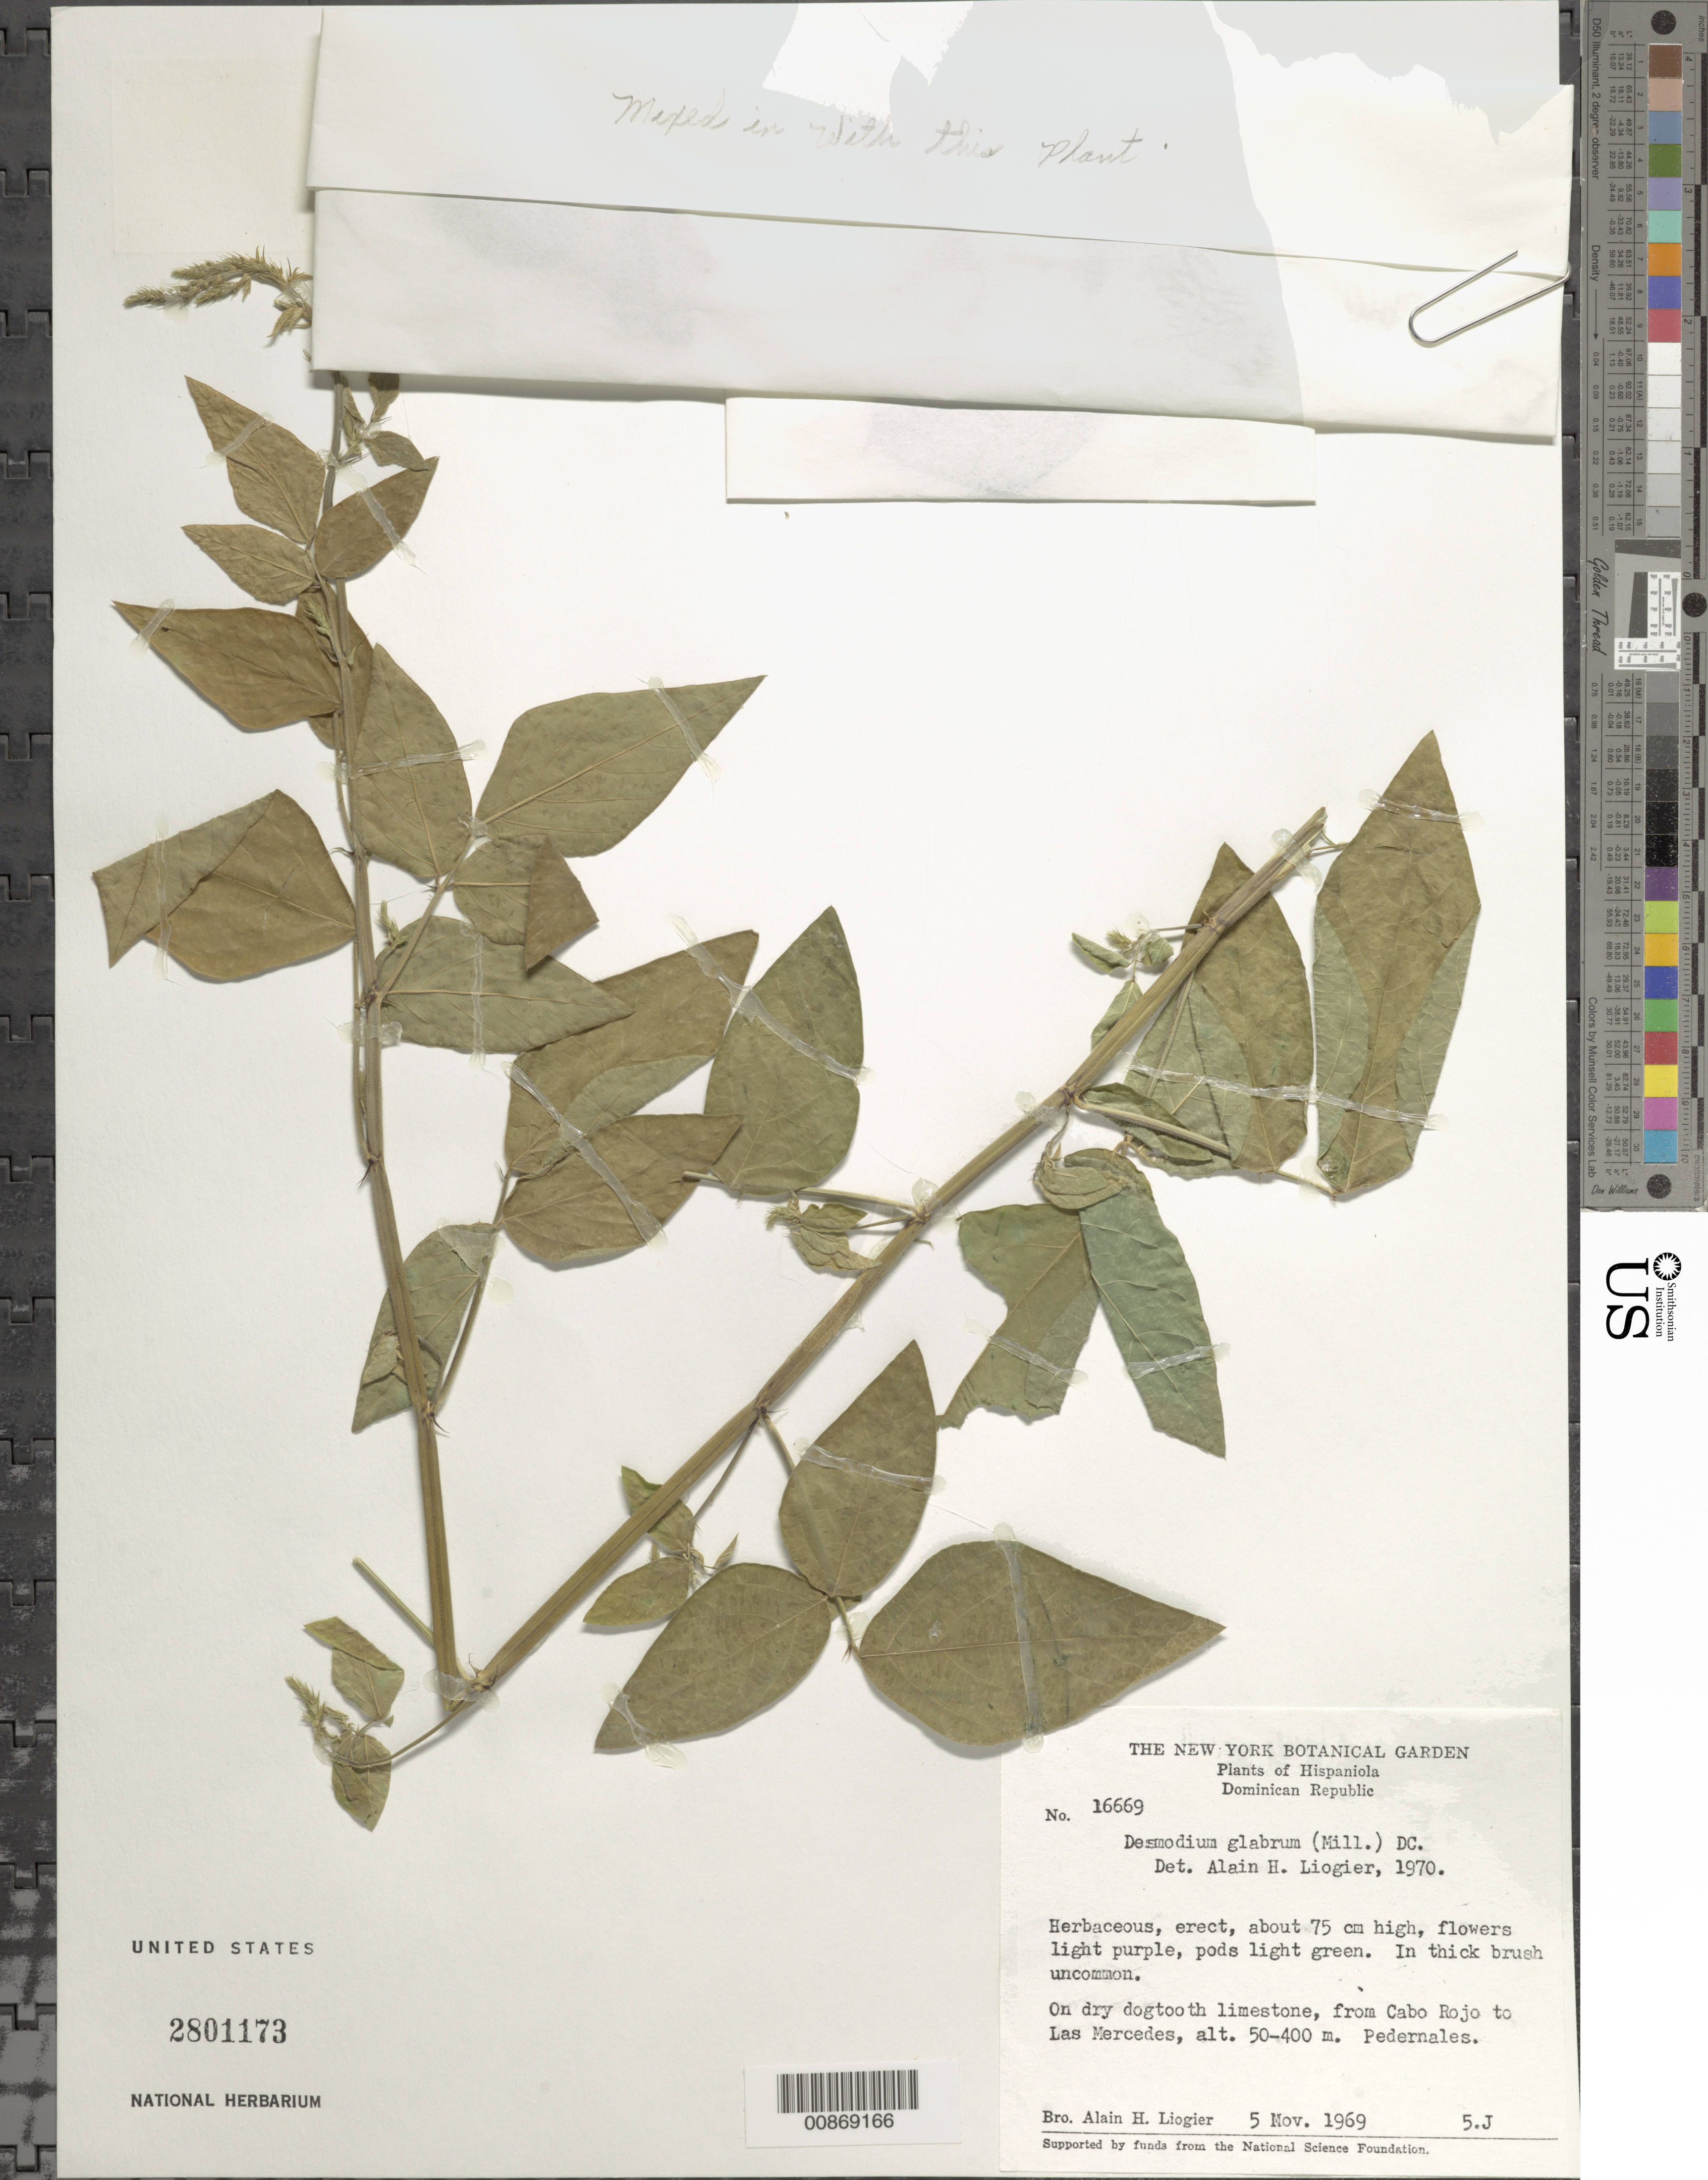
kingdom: Plantae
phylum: Tracheophyta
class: Magnoliopsida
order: Fabales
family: Fabaceae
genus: Desmodium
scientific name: Desmodium glabrum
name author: (Mill.) DC.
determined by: Liogier, Alain H.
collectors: A. H. Liogier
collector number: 16669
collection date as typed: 05 Nov 1969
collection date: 1969-11-05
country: Dominican Republic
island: Hispaniola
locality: From Cabo Rojo to Las Mercedes, Pedernales.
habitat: In thick brush. On dry dogtooth limestone.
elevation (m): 50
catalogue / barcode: US 2801173